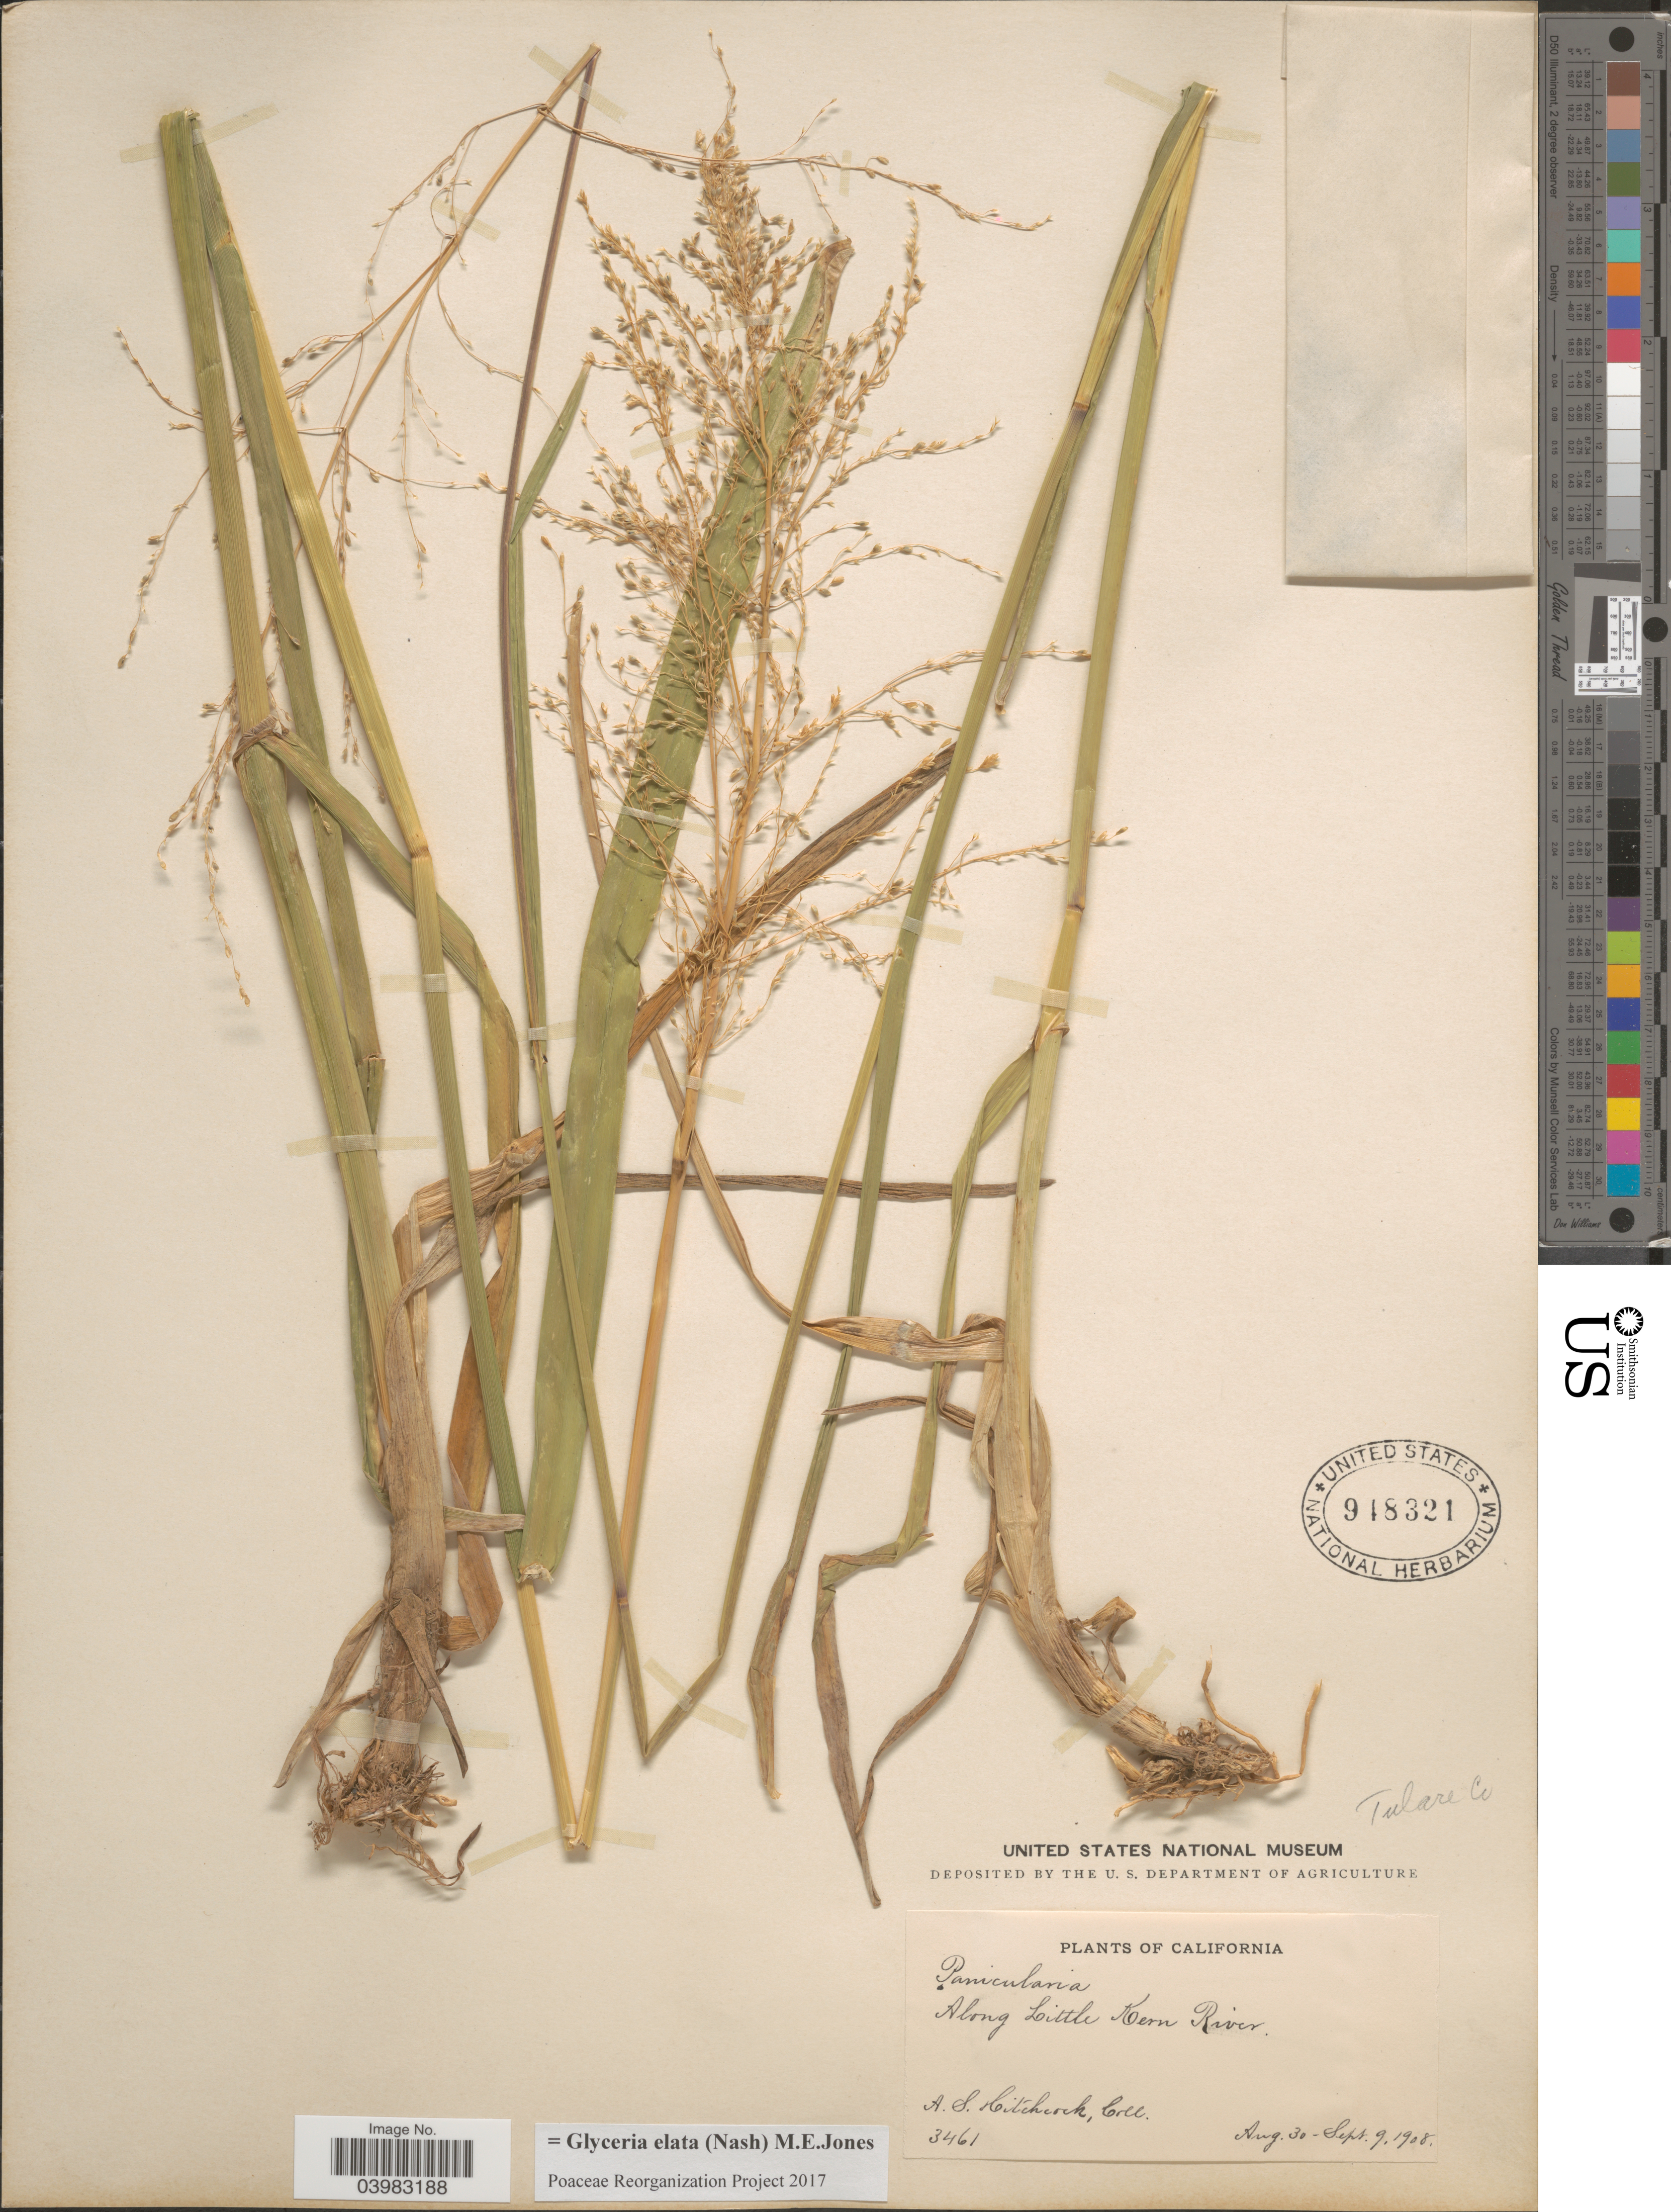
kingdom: Plantae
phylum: Tracheophyta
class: Liliopsida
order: Poales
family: Poaceae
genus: Glyceria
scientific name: Glyceria elata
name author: (Nash) M.E. Jones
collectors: A. S. Hitchcock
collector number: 3461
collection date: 1908-08-30/1908-09-09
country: United States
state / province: California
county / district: Tulare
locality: Tulare Co. Along Little Kern River.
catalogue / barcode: US 918321